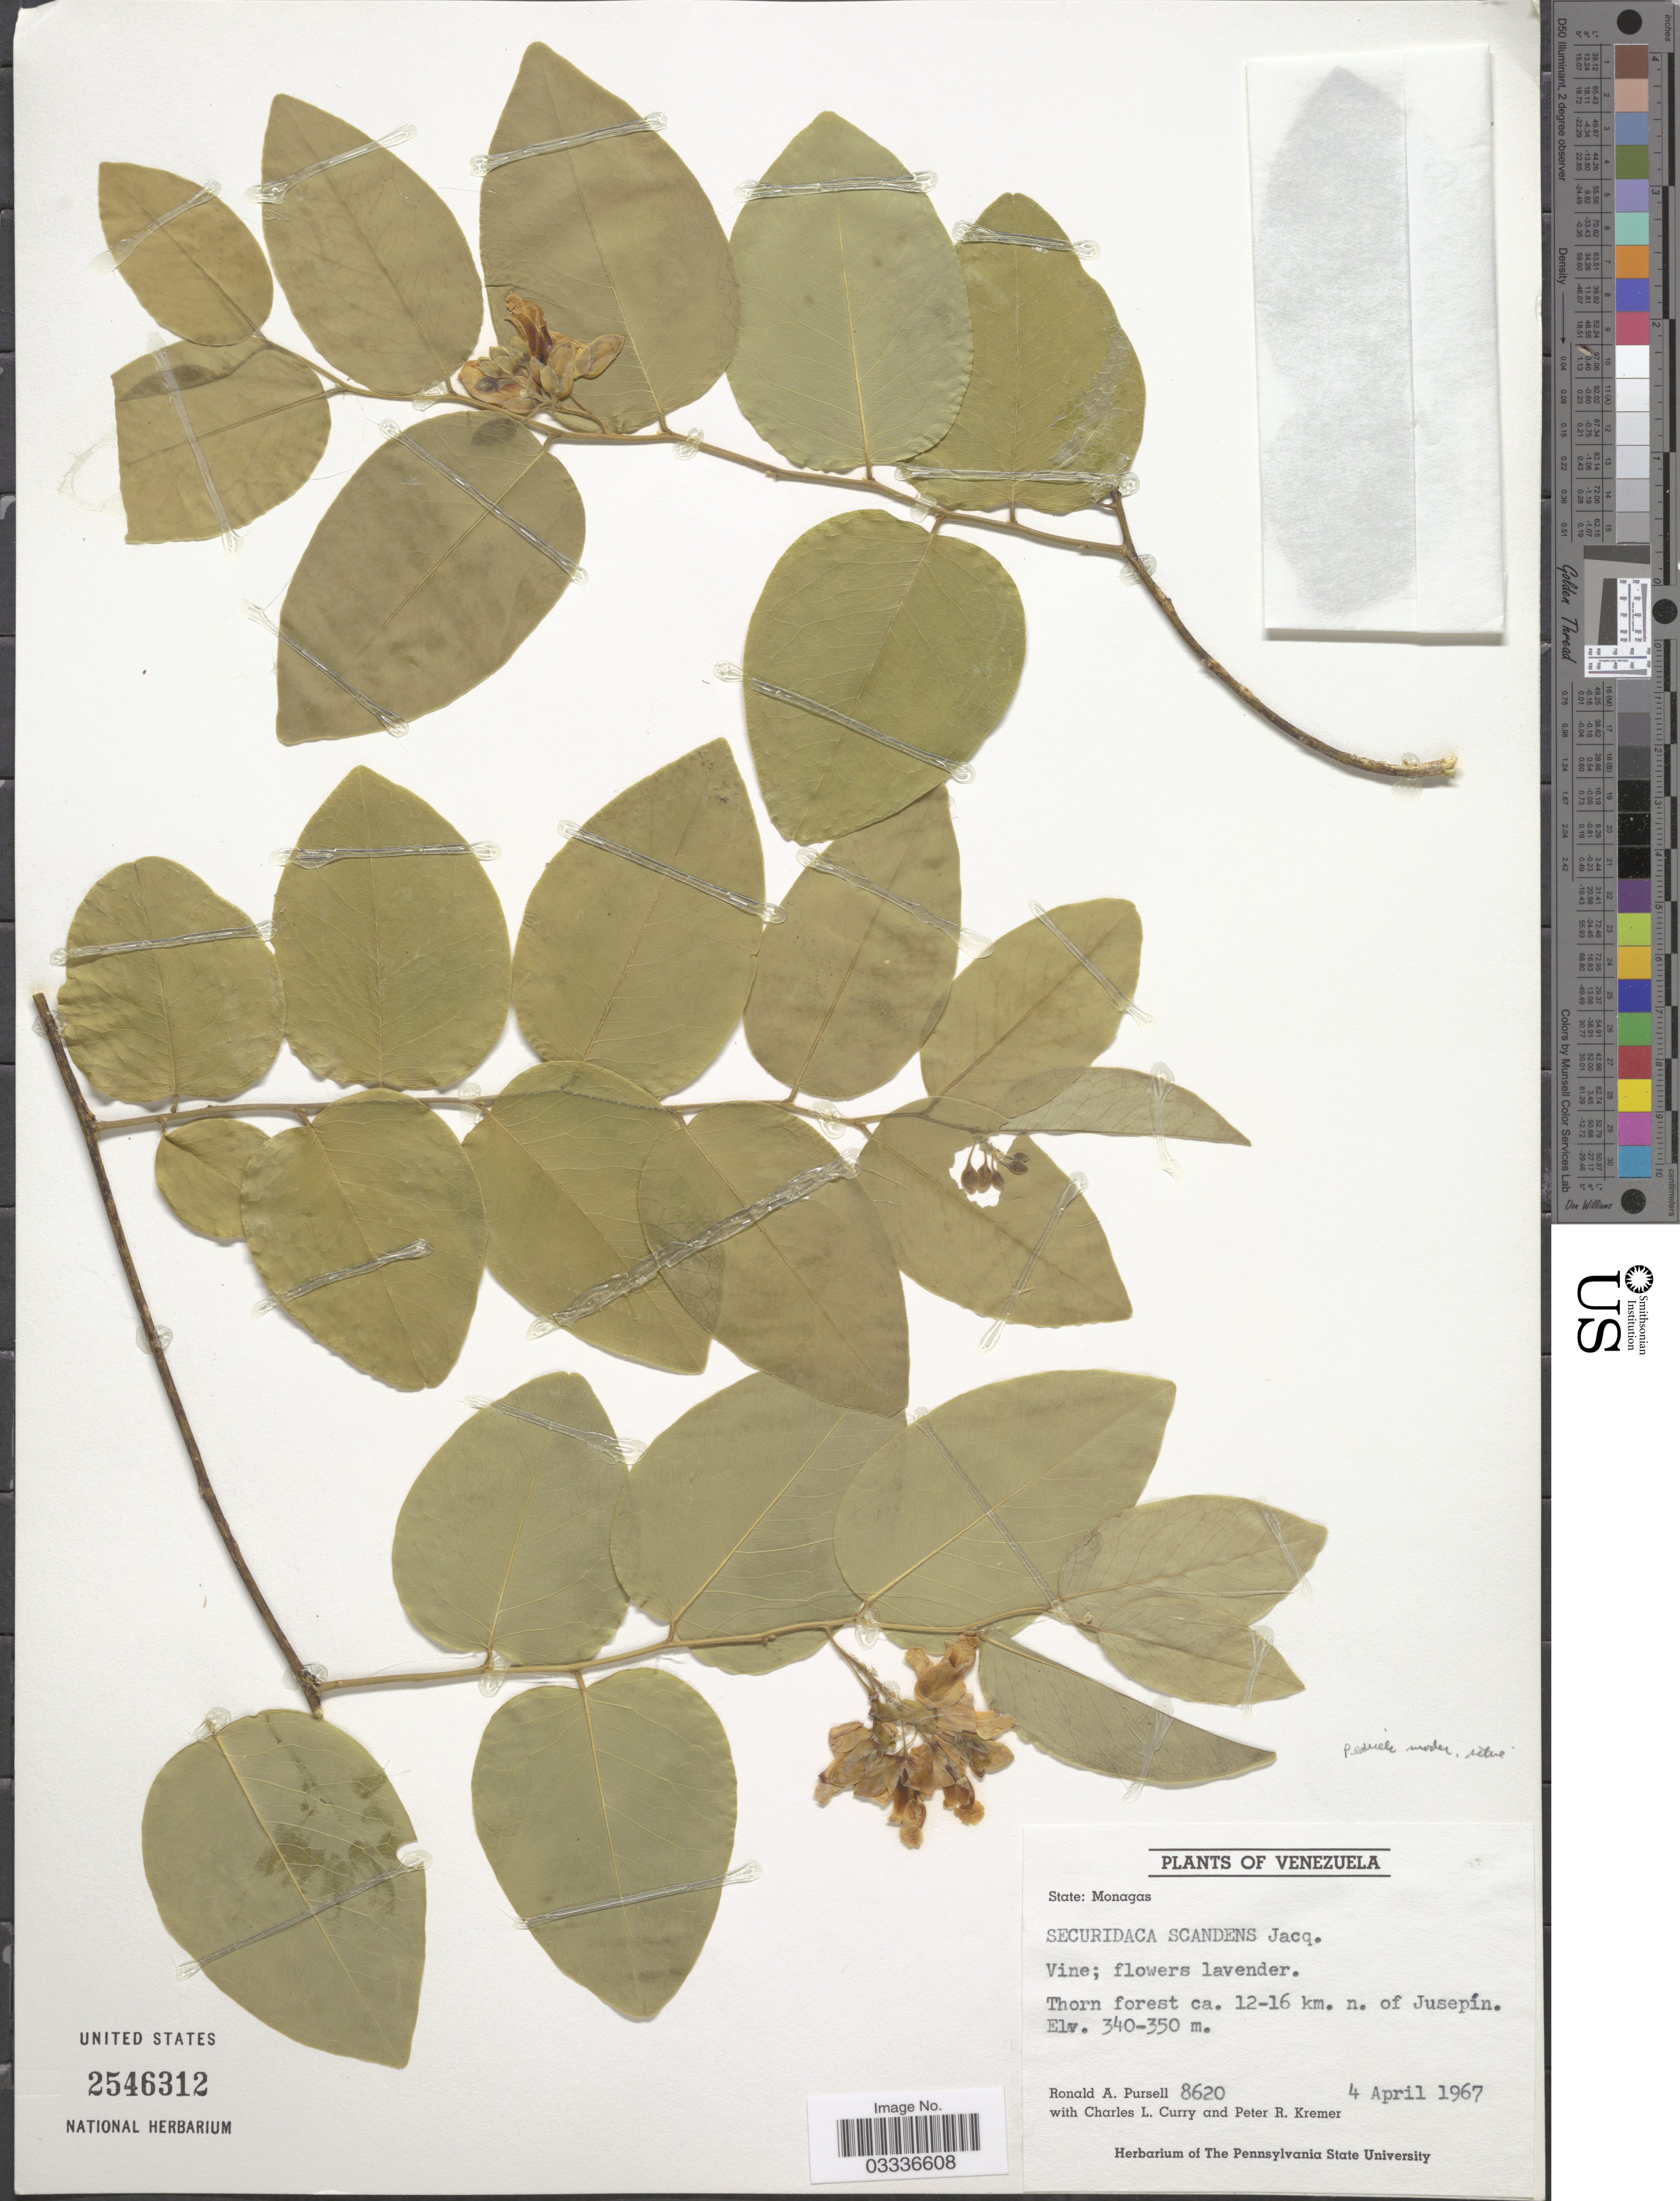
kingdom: Plantae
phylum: Tracheophyta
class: Magnoliopsida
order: Fabales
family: Polygalaceae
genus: Securidaca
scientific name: Securidaca scandens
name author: Jacq.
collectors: R. A. Pursell, C. L. Curry & P. Kremer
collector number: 8620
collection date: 1967-04-04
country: Venezuela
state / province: Monagas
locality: Ca. 12-16 km. n. of Jusepín.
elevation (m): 340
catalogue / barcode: US 2546312